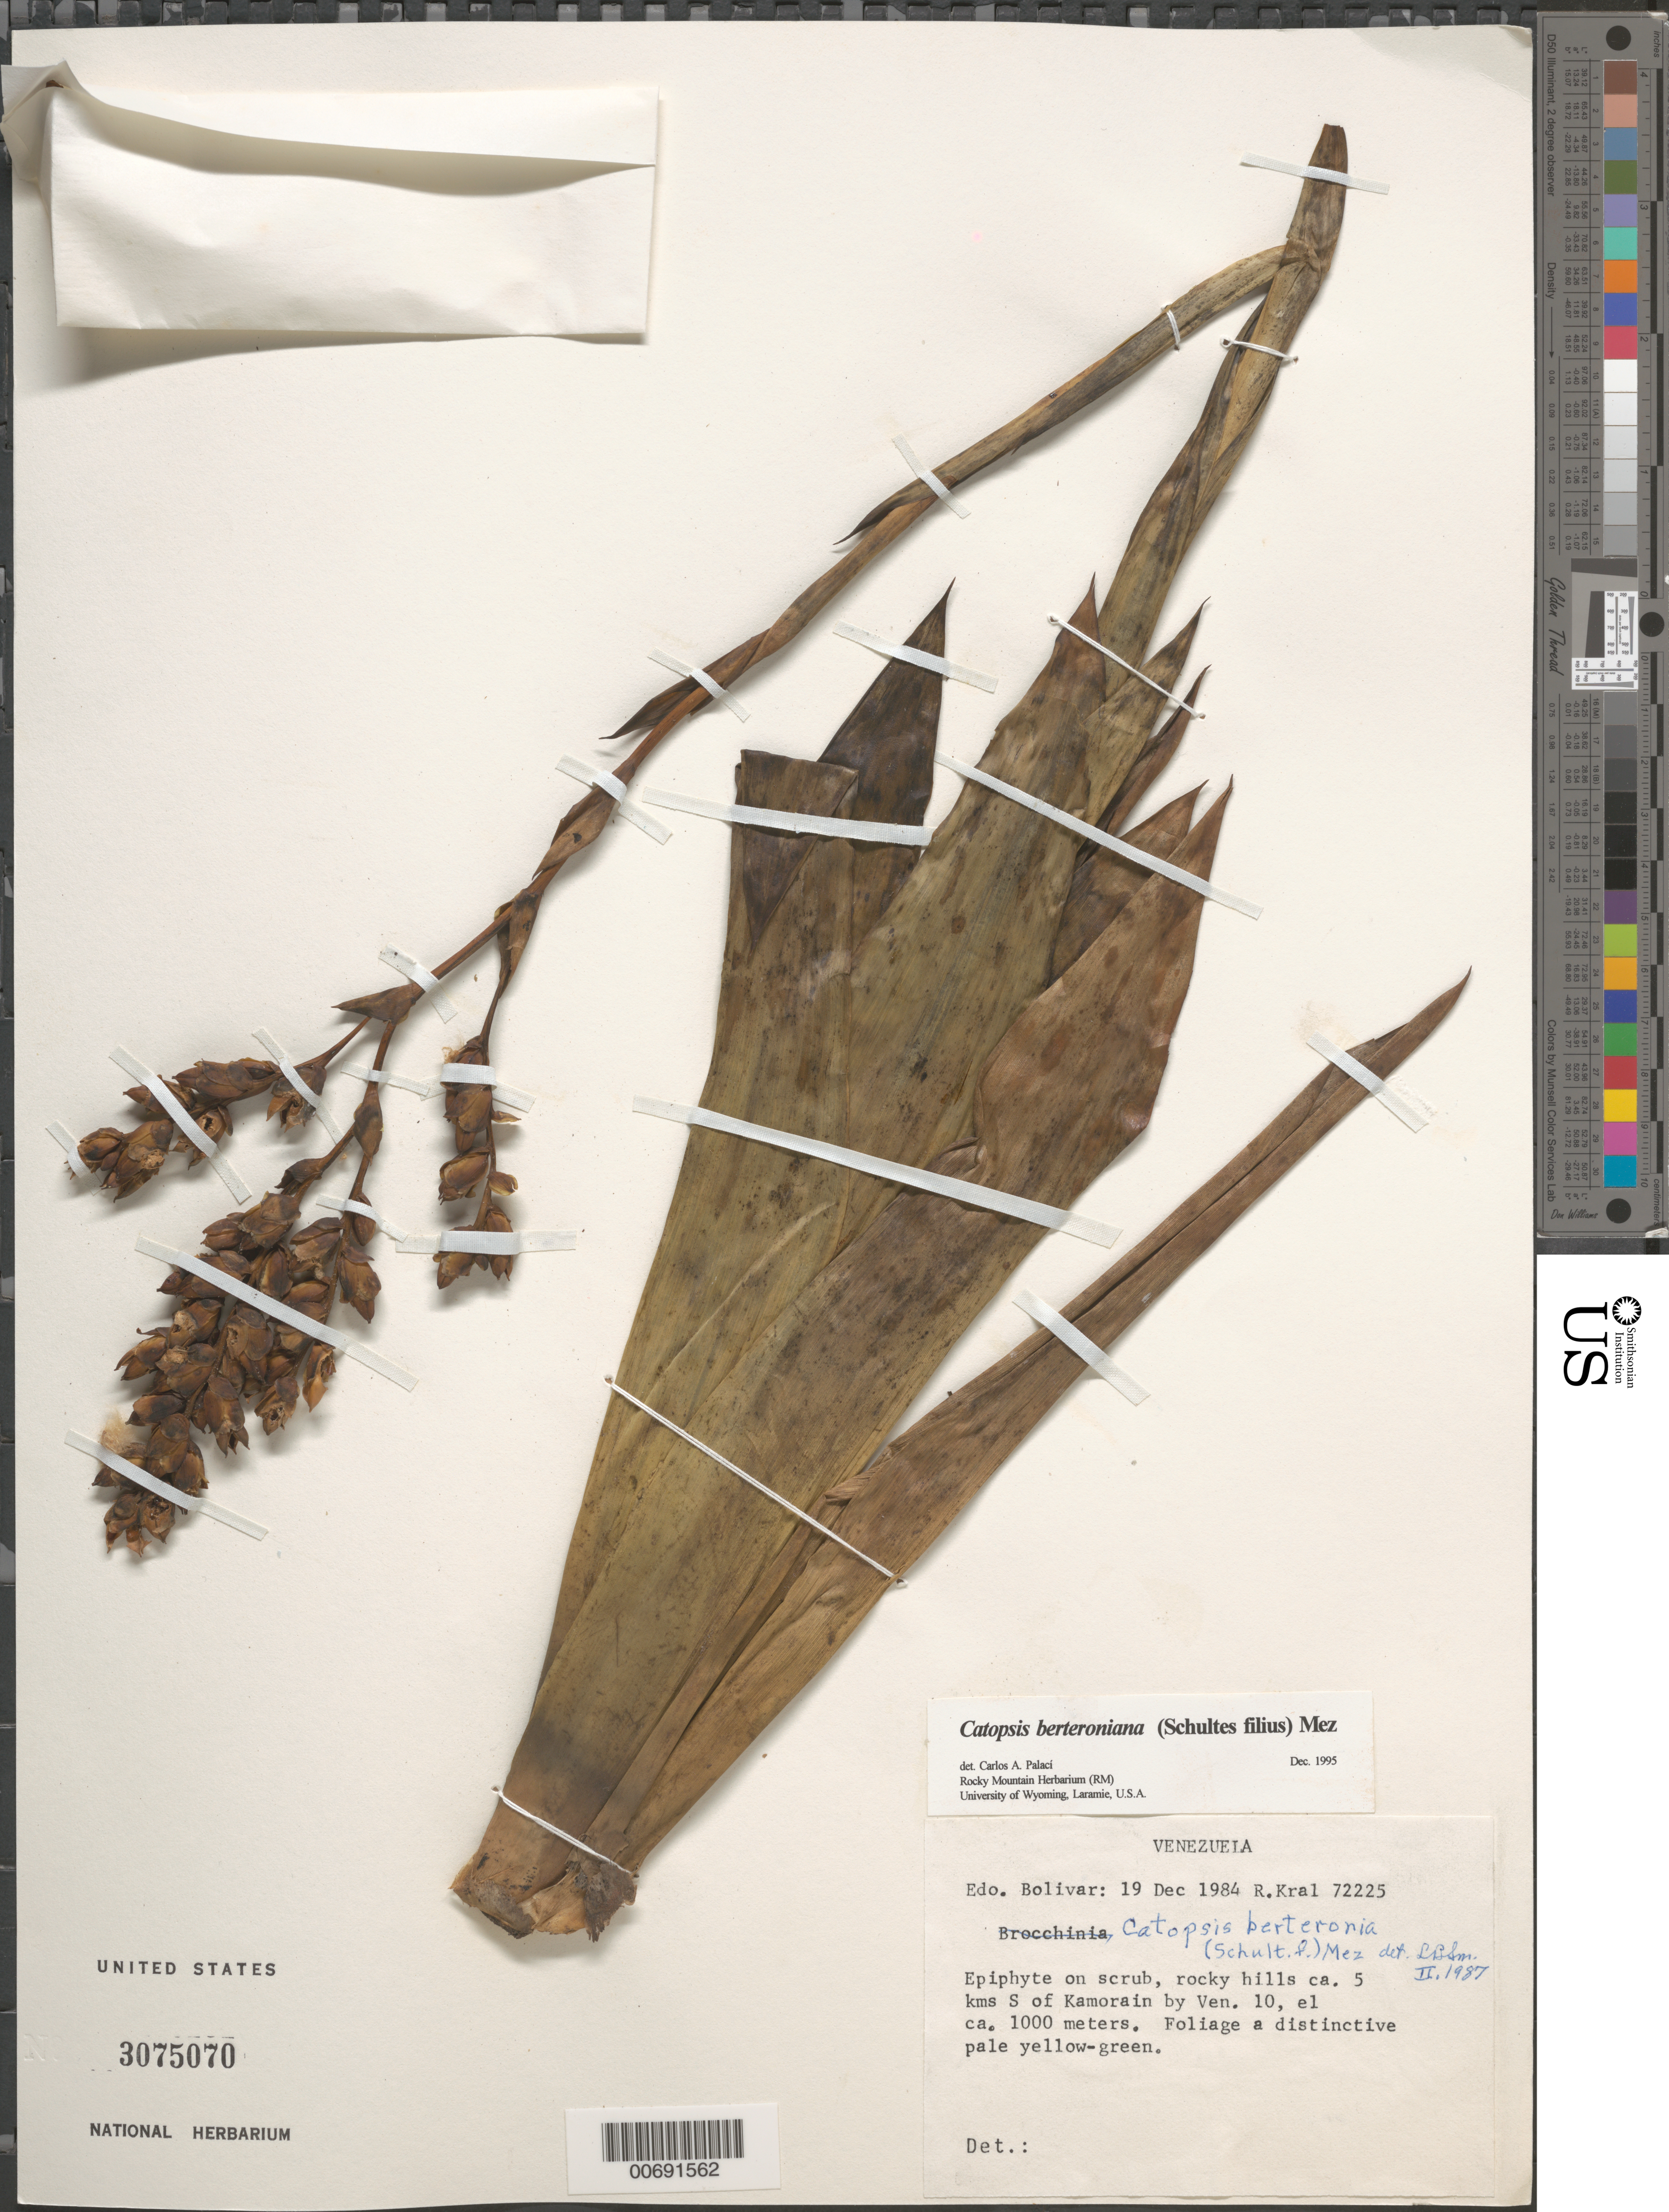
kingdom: Plantae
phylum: Tracheophyta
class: Liliopsida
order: Poales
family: Bromeliaceae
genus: Catopsis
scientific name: Catopsis berteroniana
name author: (Schult. & Schult. f.) Mez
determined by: Palací, C. A., (RM), University of Wyoming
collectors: R. Kral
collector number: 72225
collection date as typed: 19-Dec-84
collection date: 1984-12-19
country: Venezuela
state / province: Bolívar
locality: Ven. 10, 5 km S of Kamorain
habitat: Rocky hills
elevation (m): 1000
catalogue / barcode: US 3075070